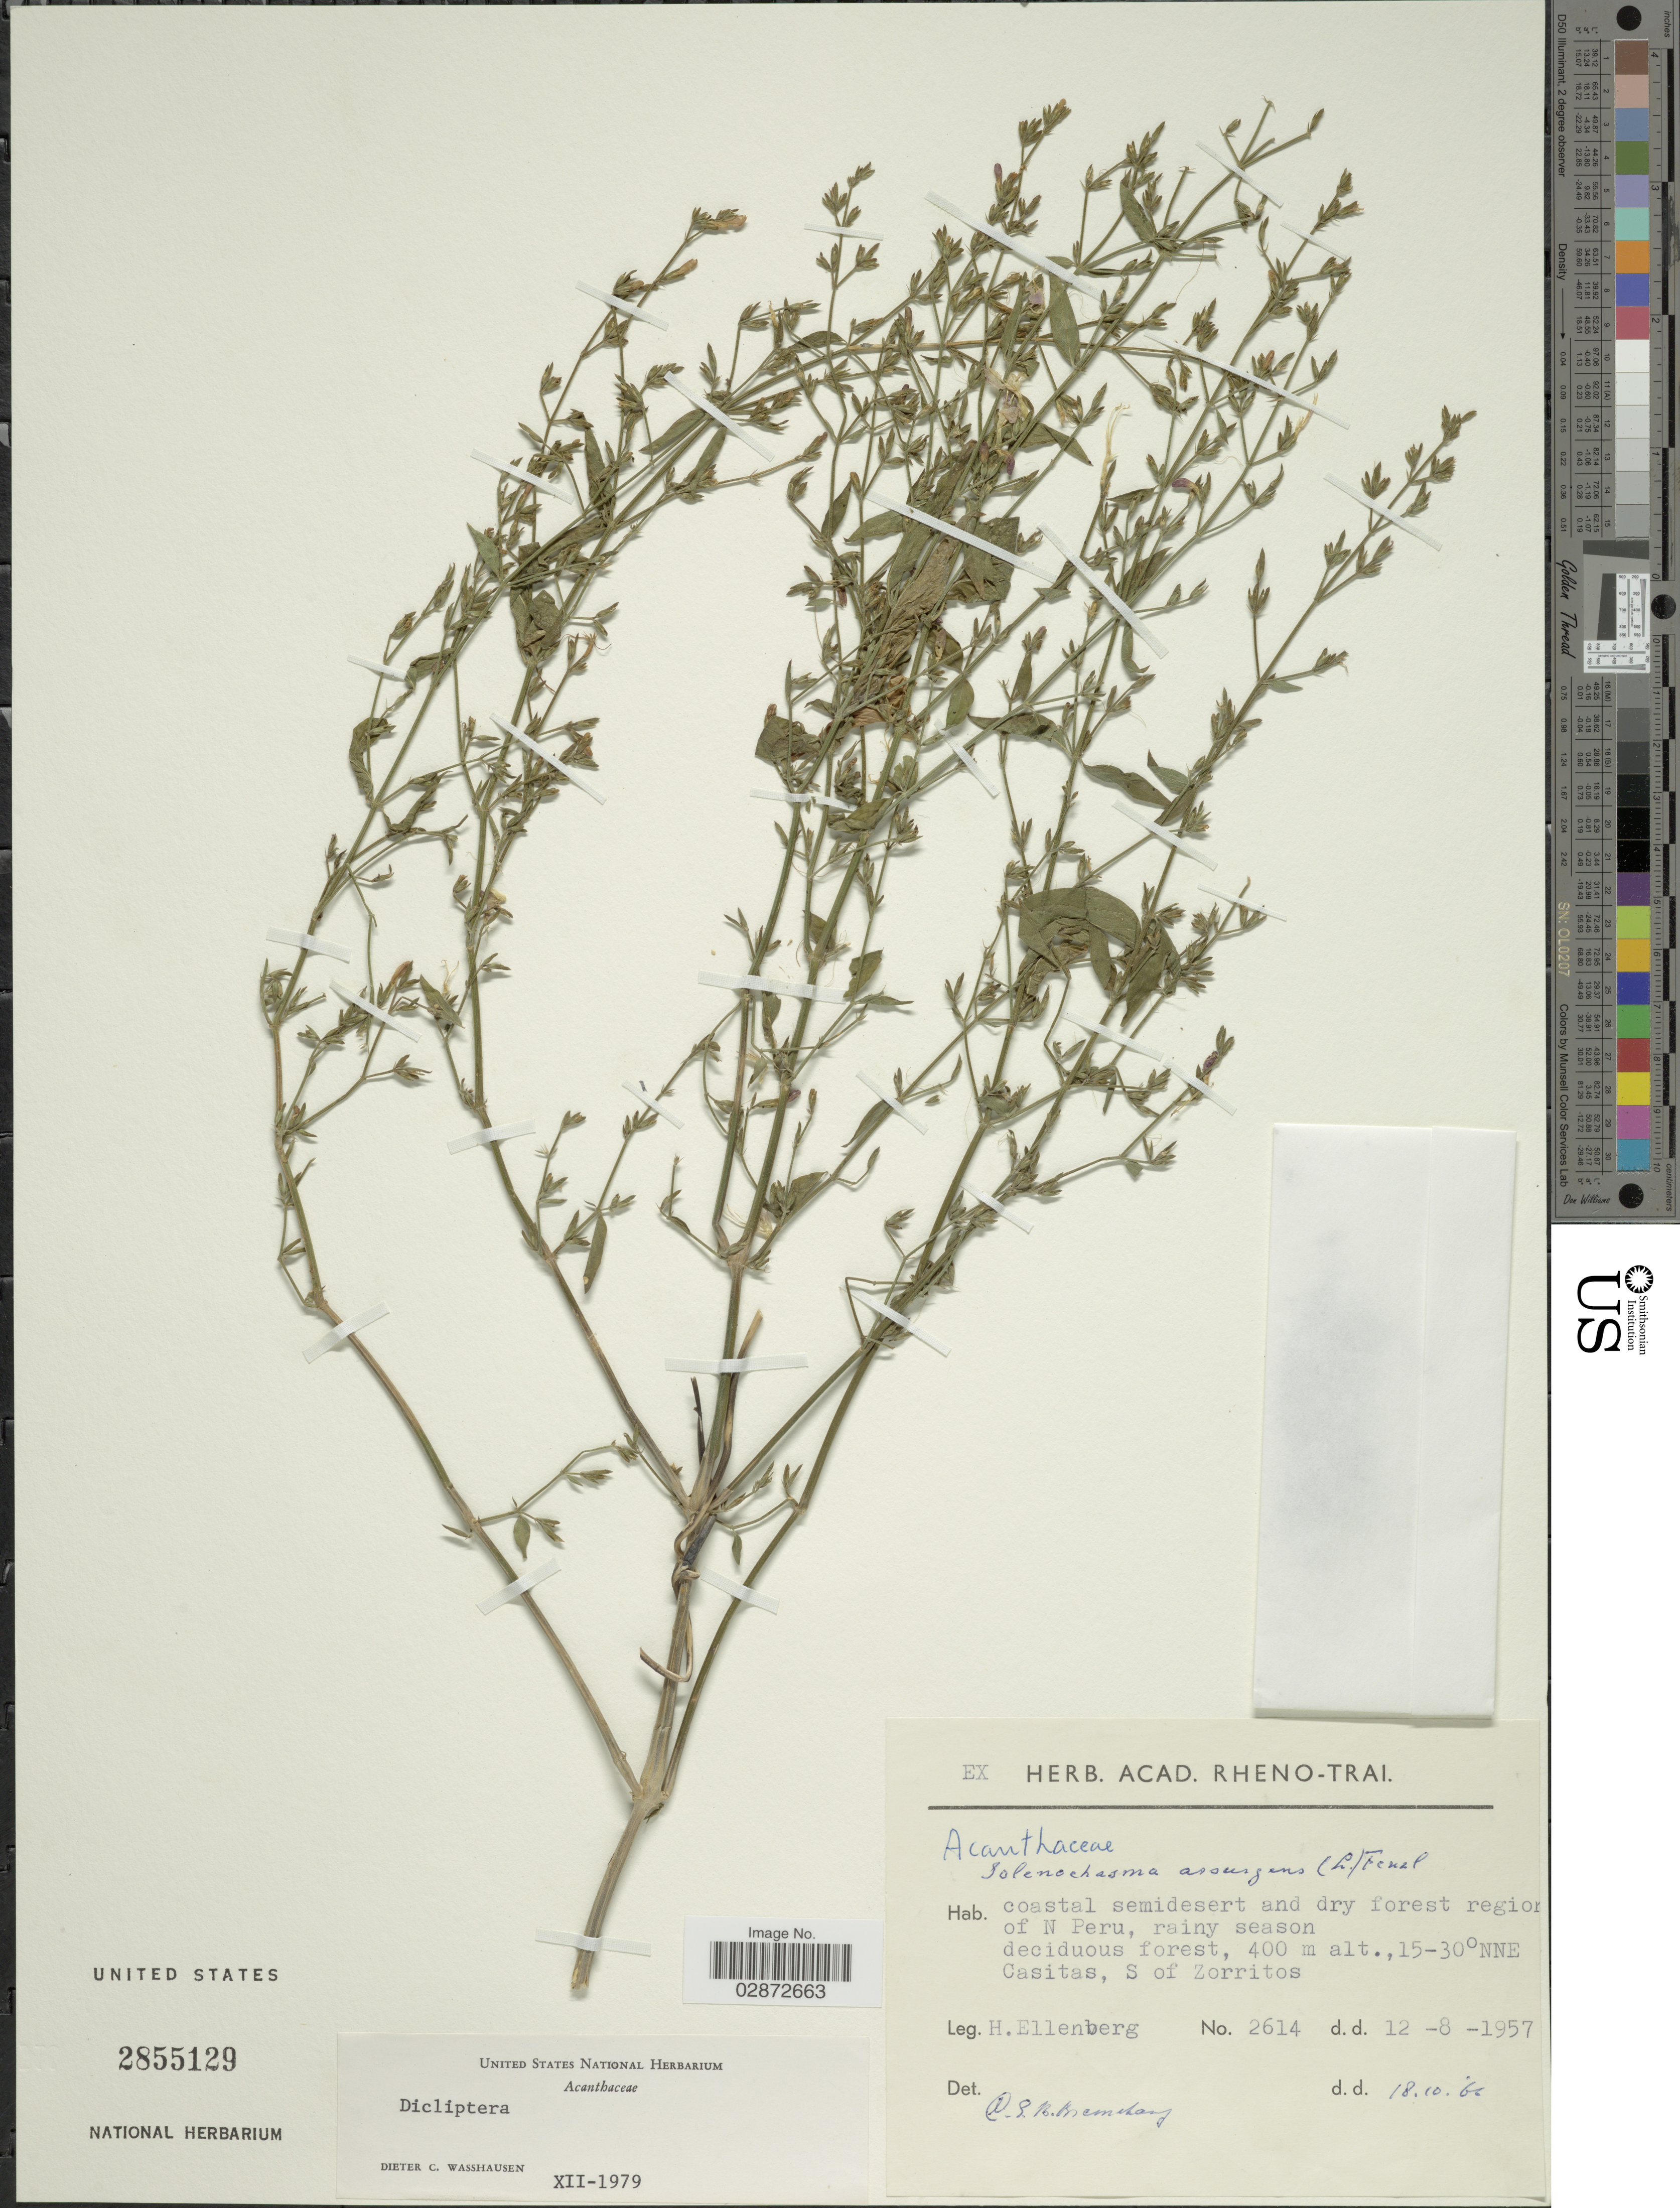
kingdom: Plantae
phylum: Tracheophyta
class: Magnoliopsida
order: Lamiales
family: Acanthaceae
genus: Dicliptera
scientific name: Dicliptera sp.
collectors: H. Ellenberg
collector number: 2614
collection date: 1957-08-12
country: Peru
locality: Coastal semidesert and dry forest region of N Peru, rainy season de deciduous forest. Casitas, S of Zorritos. 15-30°NNE.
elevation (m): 400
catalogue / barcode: US 2855129